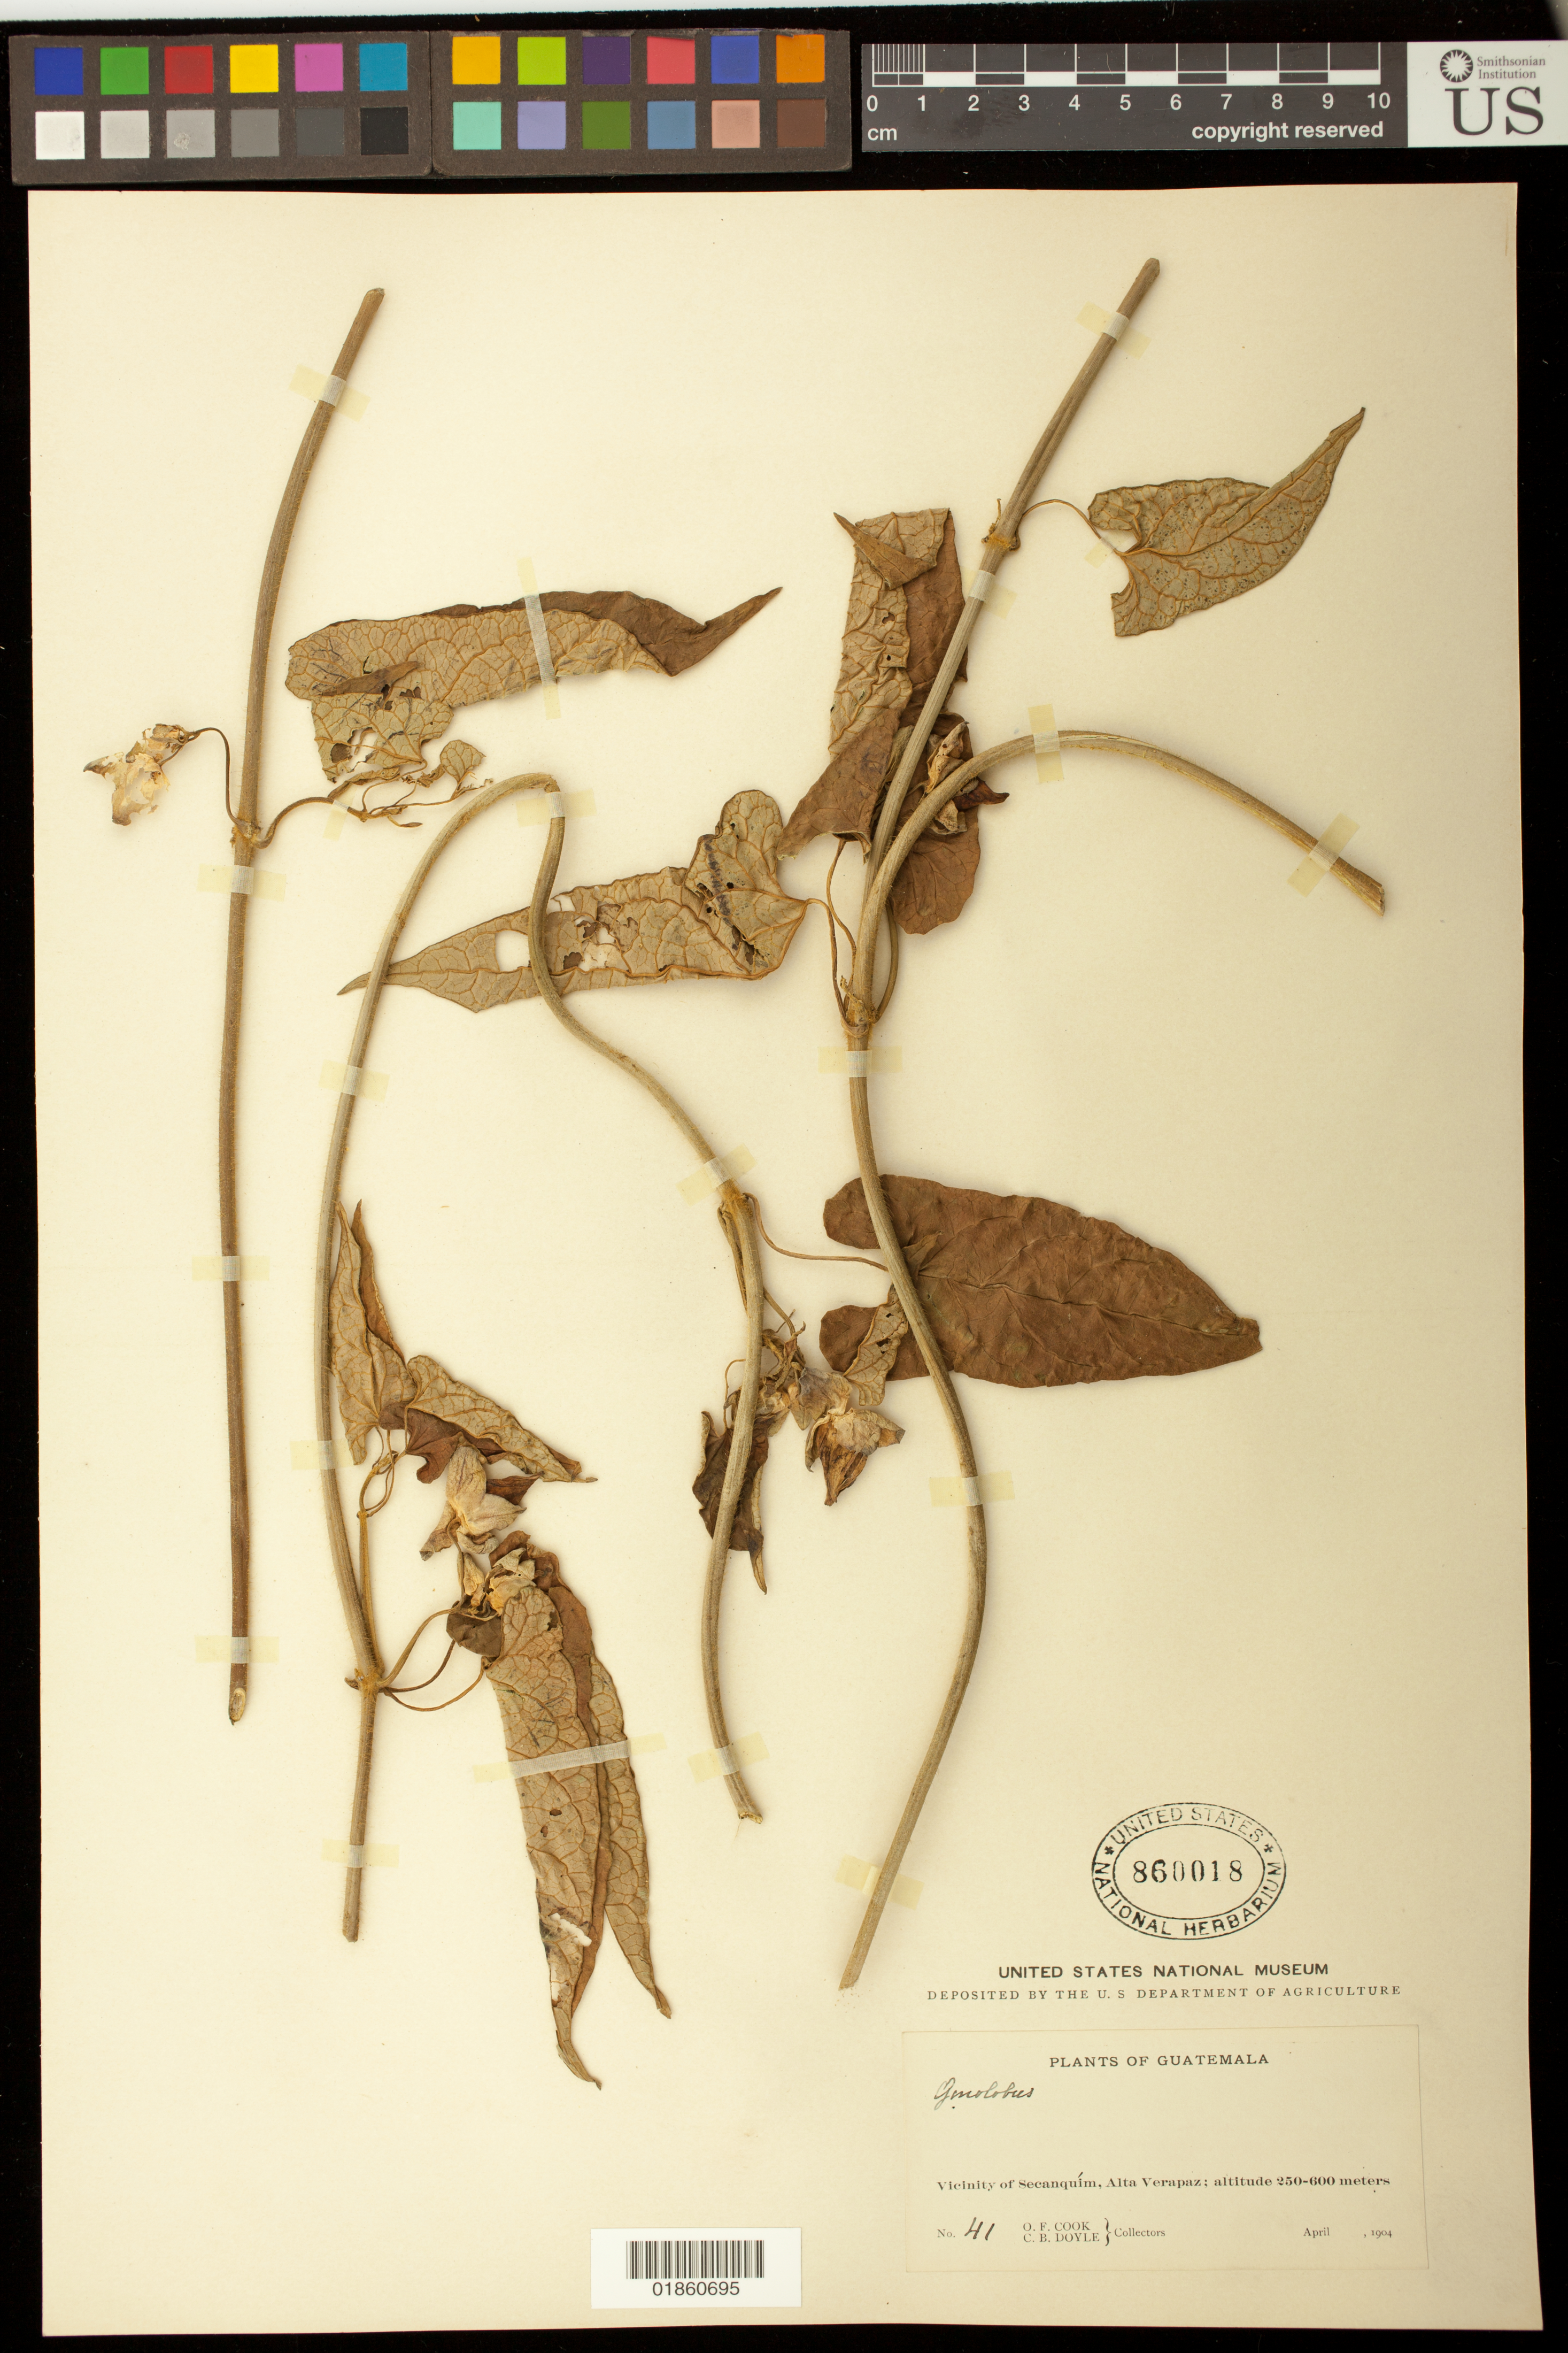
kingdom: Plantae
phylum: Tracheophyta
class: Magnoliopsida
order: Gentianales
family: Apocynaceae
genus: Gonolobus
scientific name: Gonolobus macranthus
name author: Kunze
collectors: O. F. Cook & C. Doyle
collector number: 41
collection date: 1904-04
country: Guatemala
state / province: Alta Verapaz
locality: Vicinity of Secanquim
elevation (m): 250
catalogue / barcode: US 860018